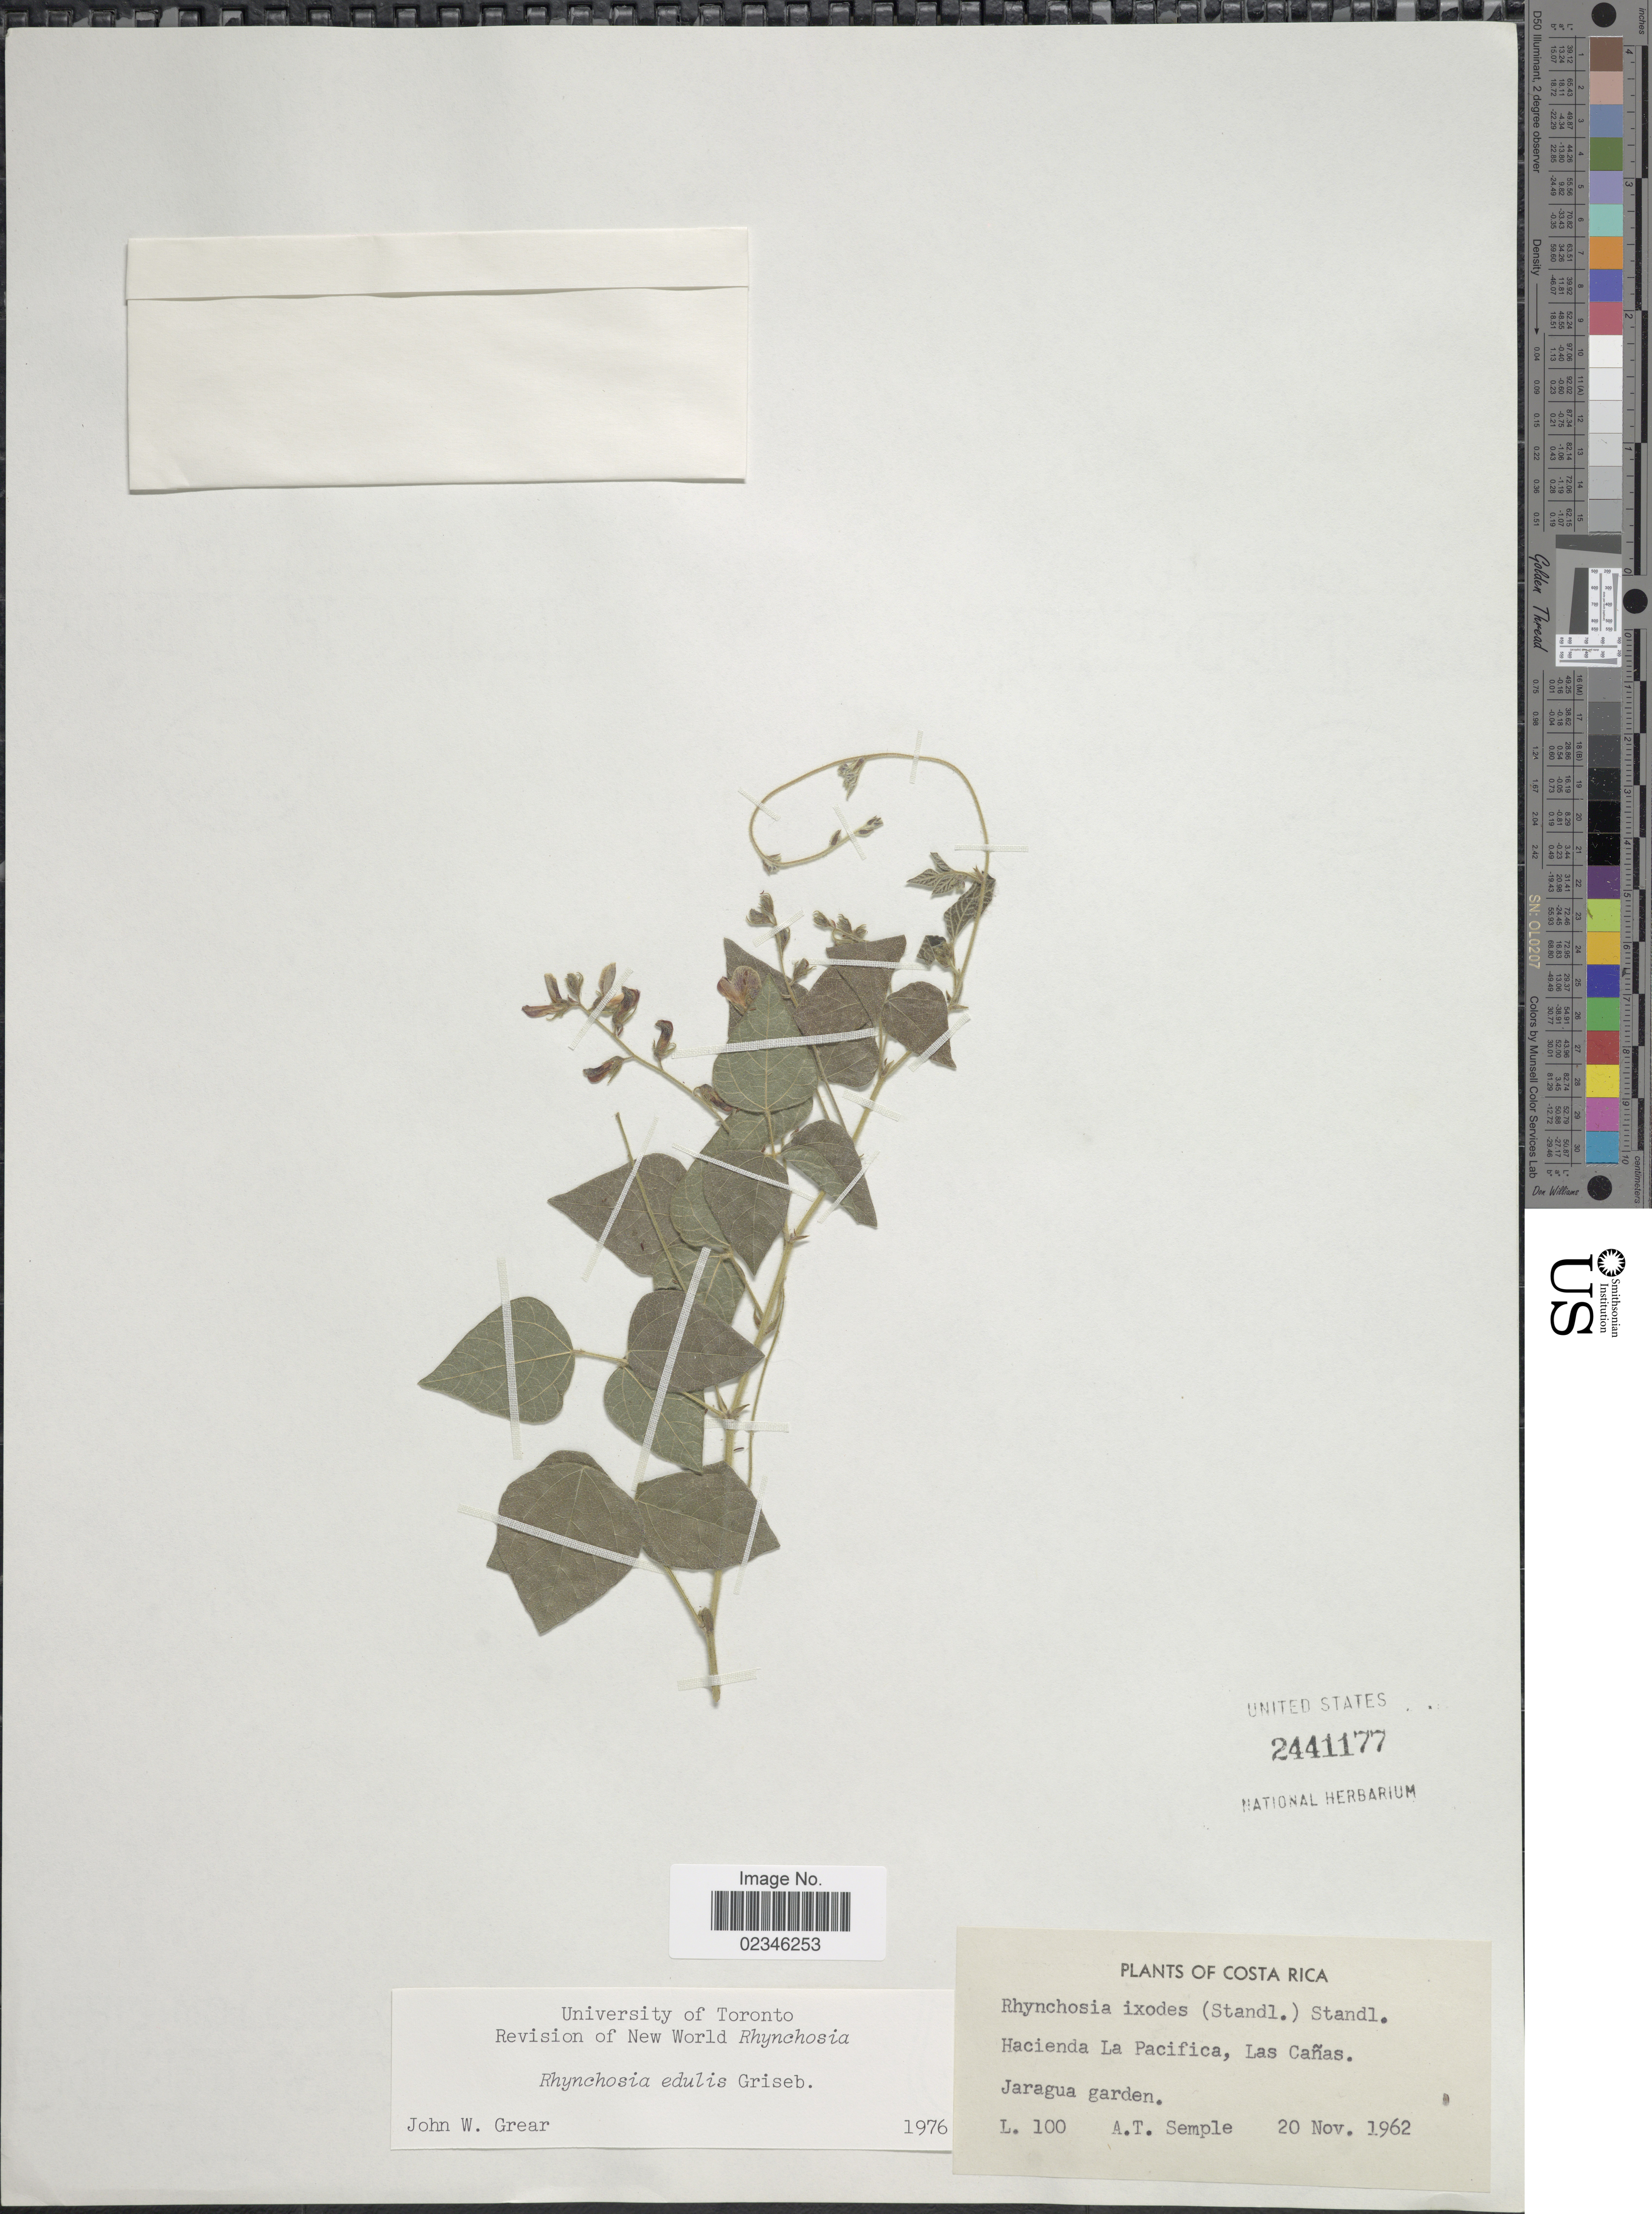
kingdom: Plantae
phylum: Tracheophyta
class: Magnoliopsida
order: Fabales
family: Fabaceae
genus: Rhynchosia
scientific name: Rhynchosia edulis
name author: Griseb.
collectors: A. Semple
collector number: L100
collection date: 1962-11-20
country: Costa Rica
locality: Hacienda La Pacifica, Las Canas Jaragua garden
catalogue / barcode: US 2441177